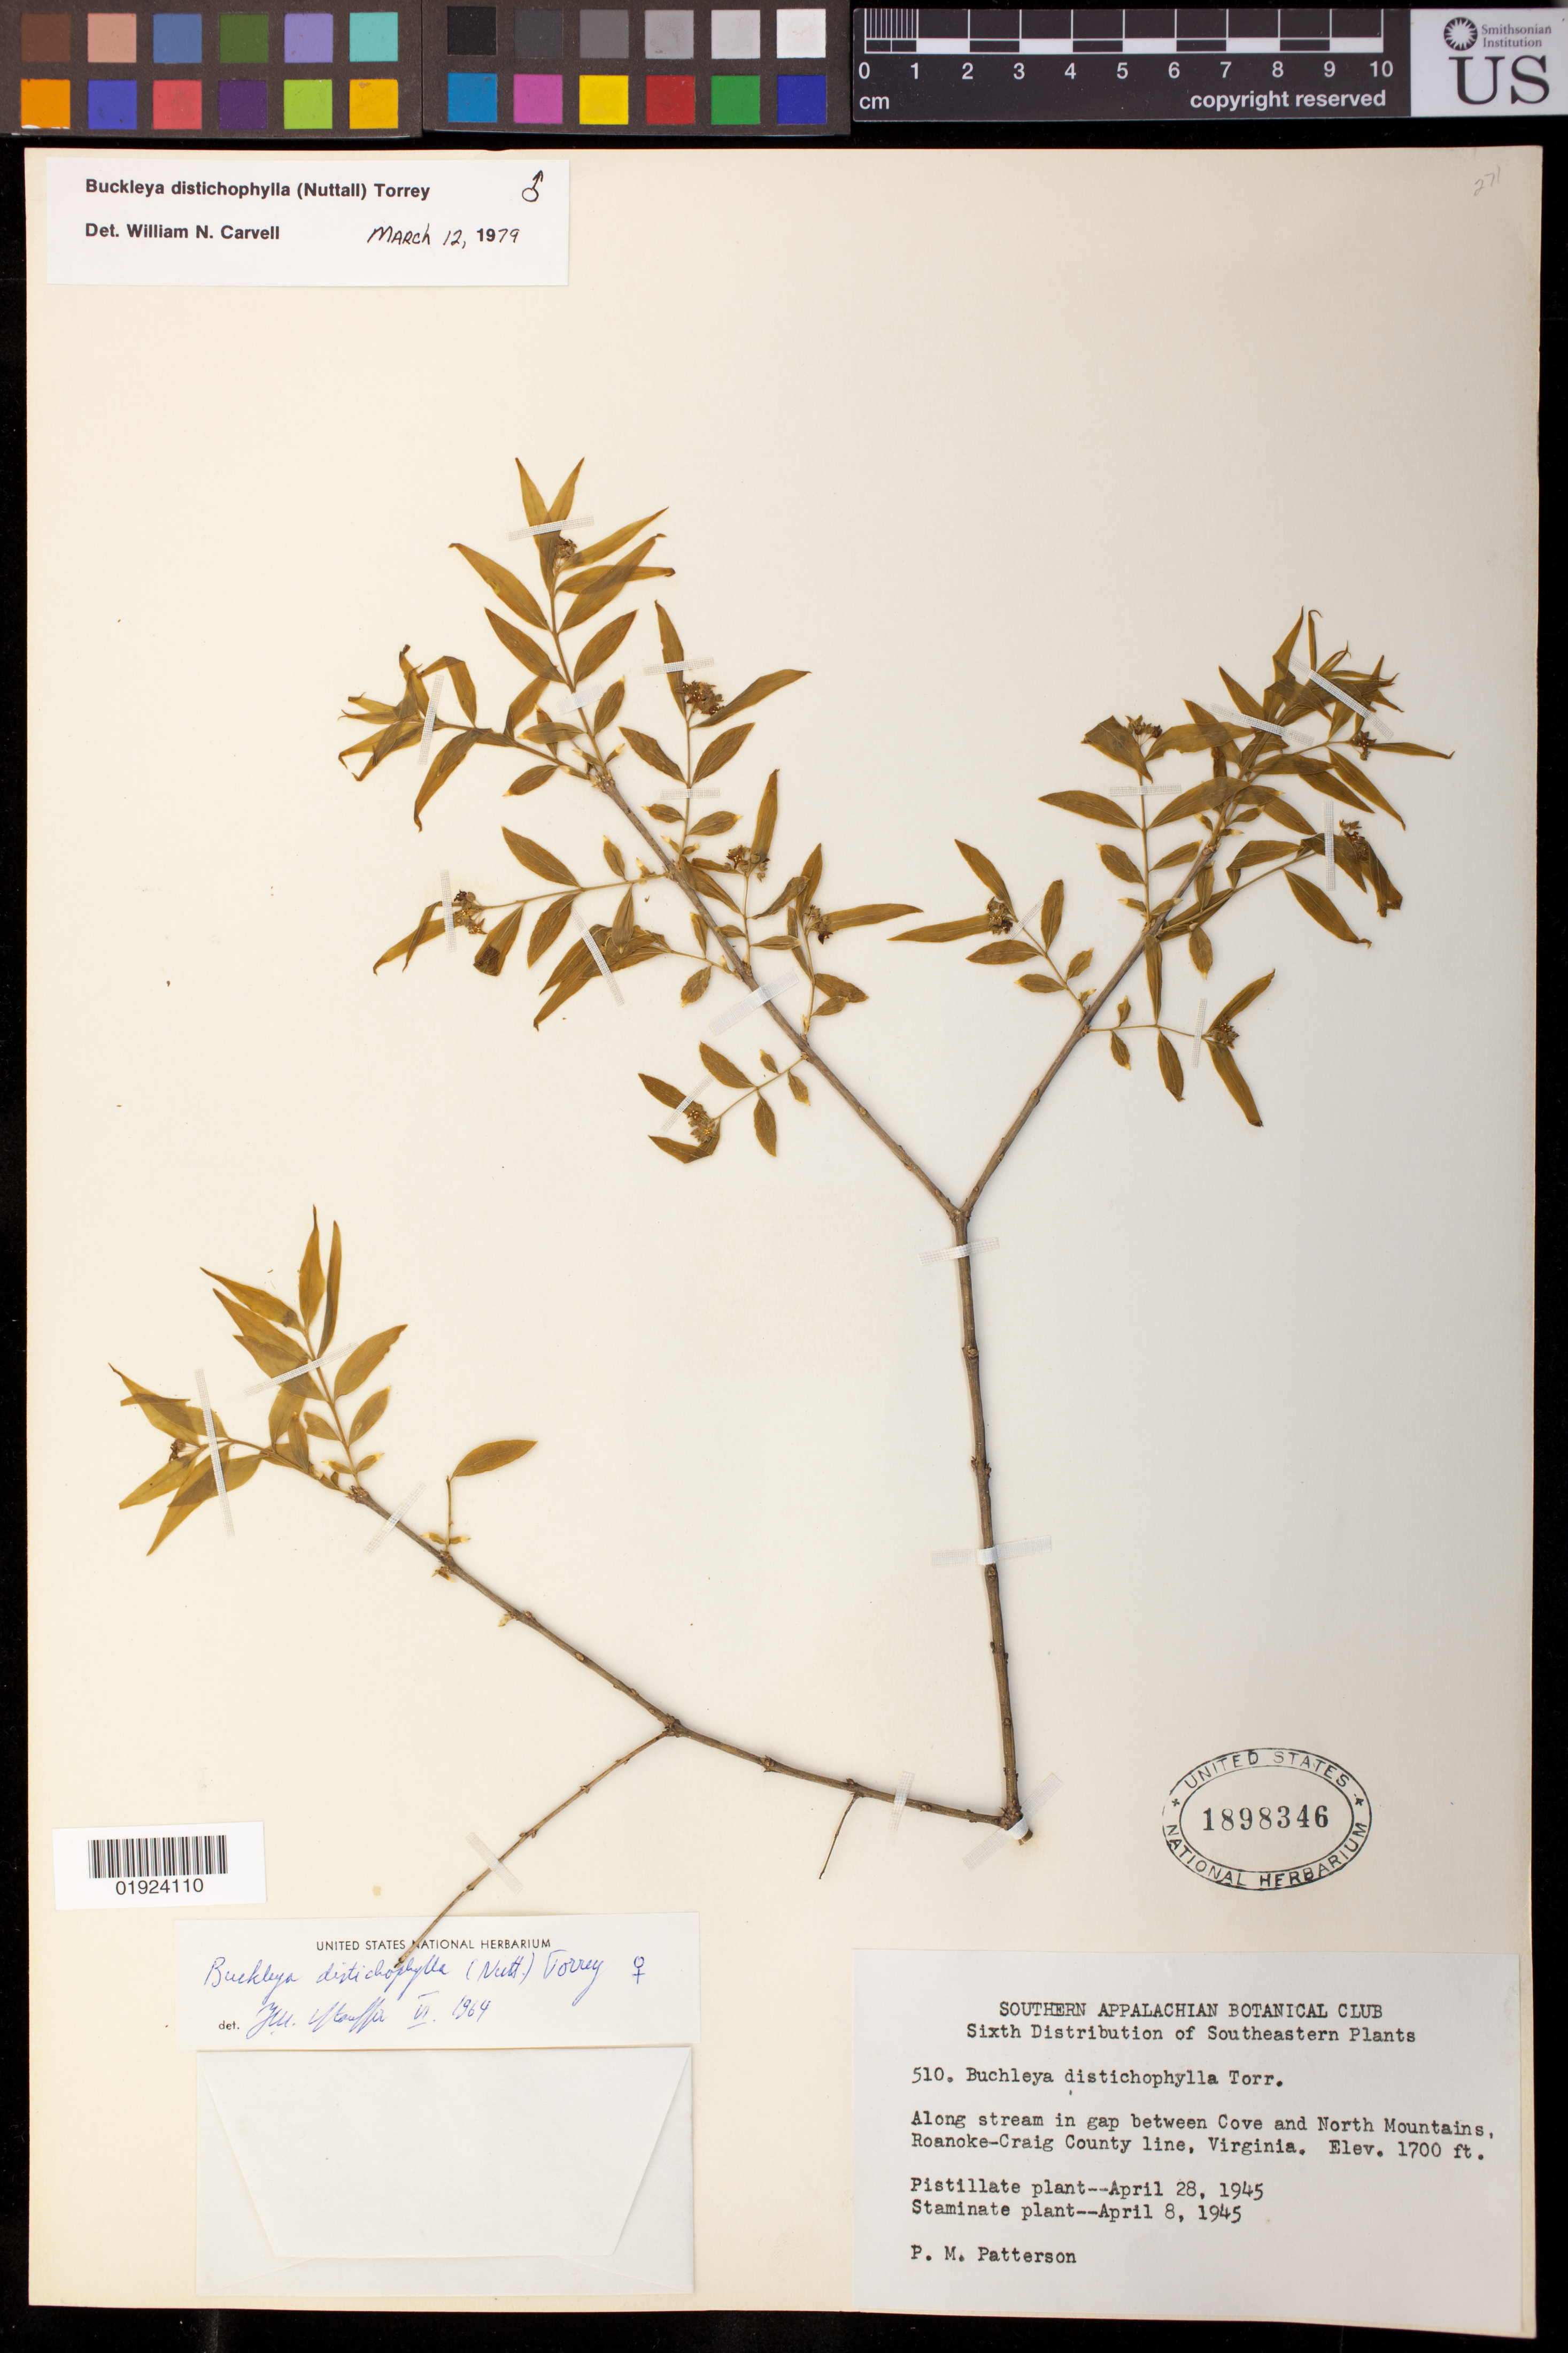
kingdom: Plantae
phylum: Tracheophyta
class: Magnoliopsida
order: Santalales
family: Thesiaceae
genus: Buckleya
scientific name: Buckleya distichophylla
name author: (Nutt.) Torr.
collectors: P. Patterson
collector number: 510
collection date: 1945-04-08,1945-04-28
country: United States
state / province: Virginia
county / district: Craig / Roanoke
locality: Along stream in gap between Cove and North Mountain. Craig / Roanoke county line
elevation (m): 518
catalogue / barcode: US 1898346